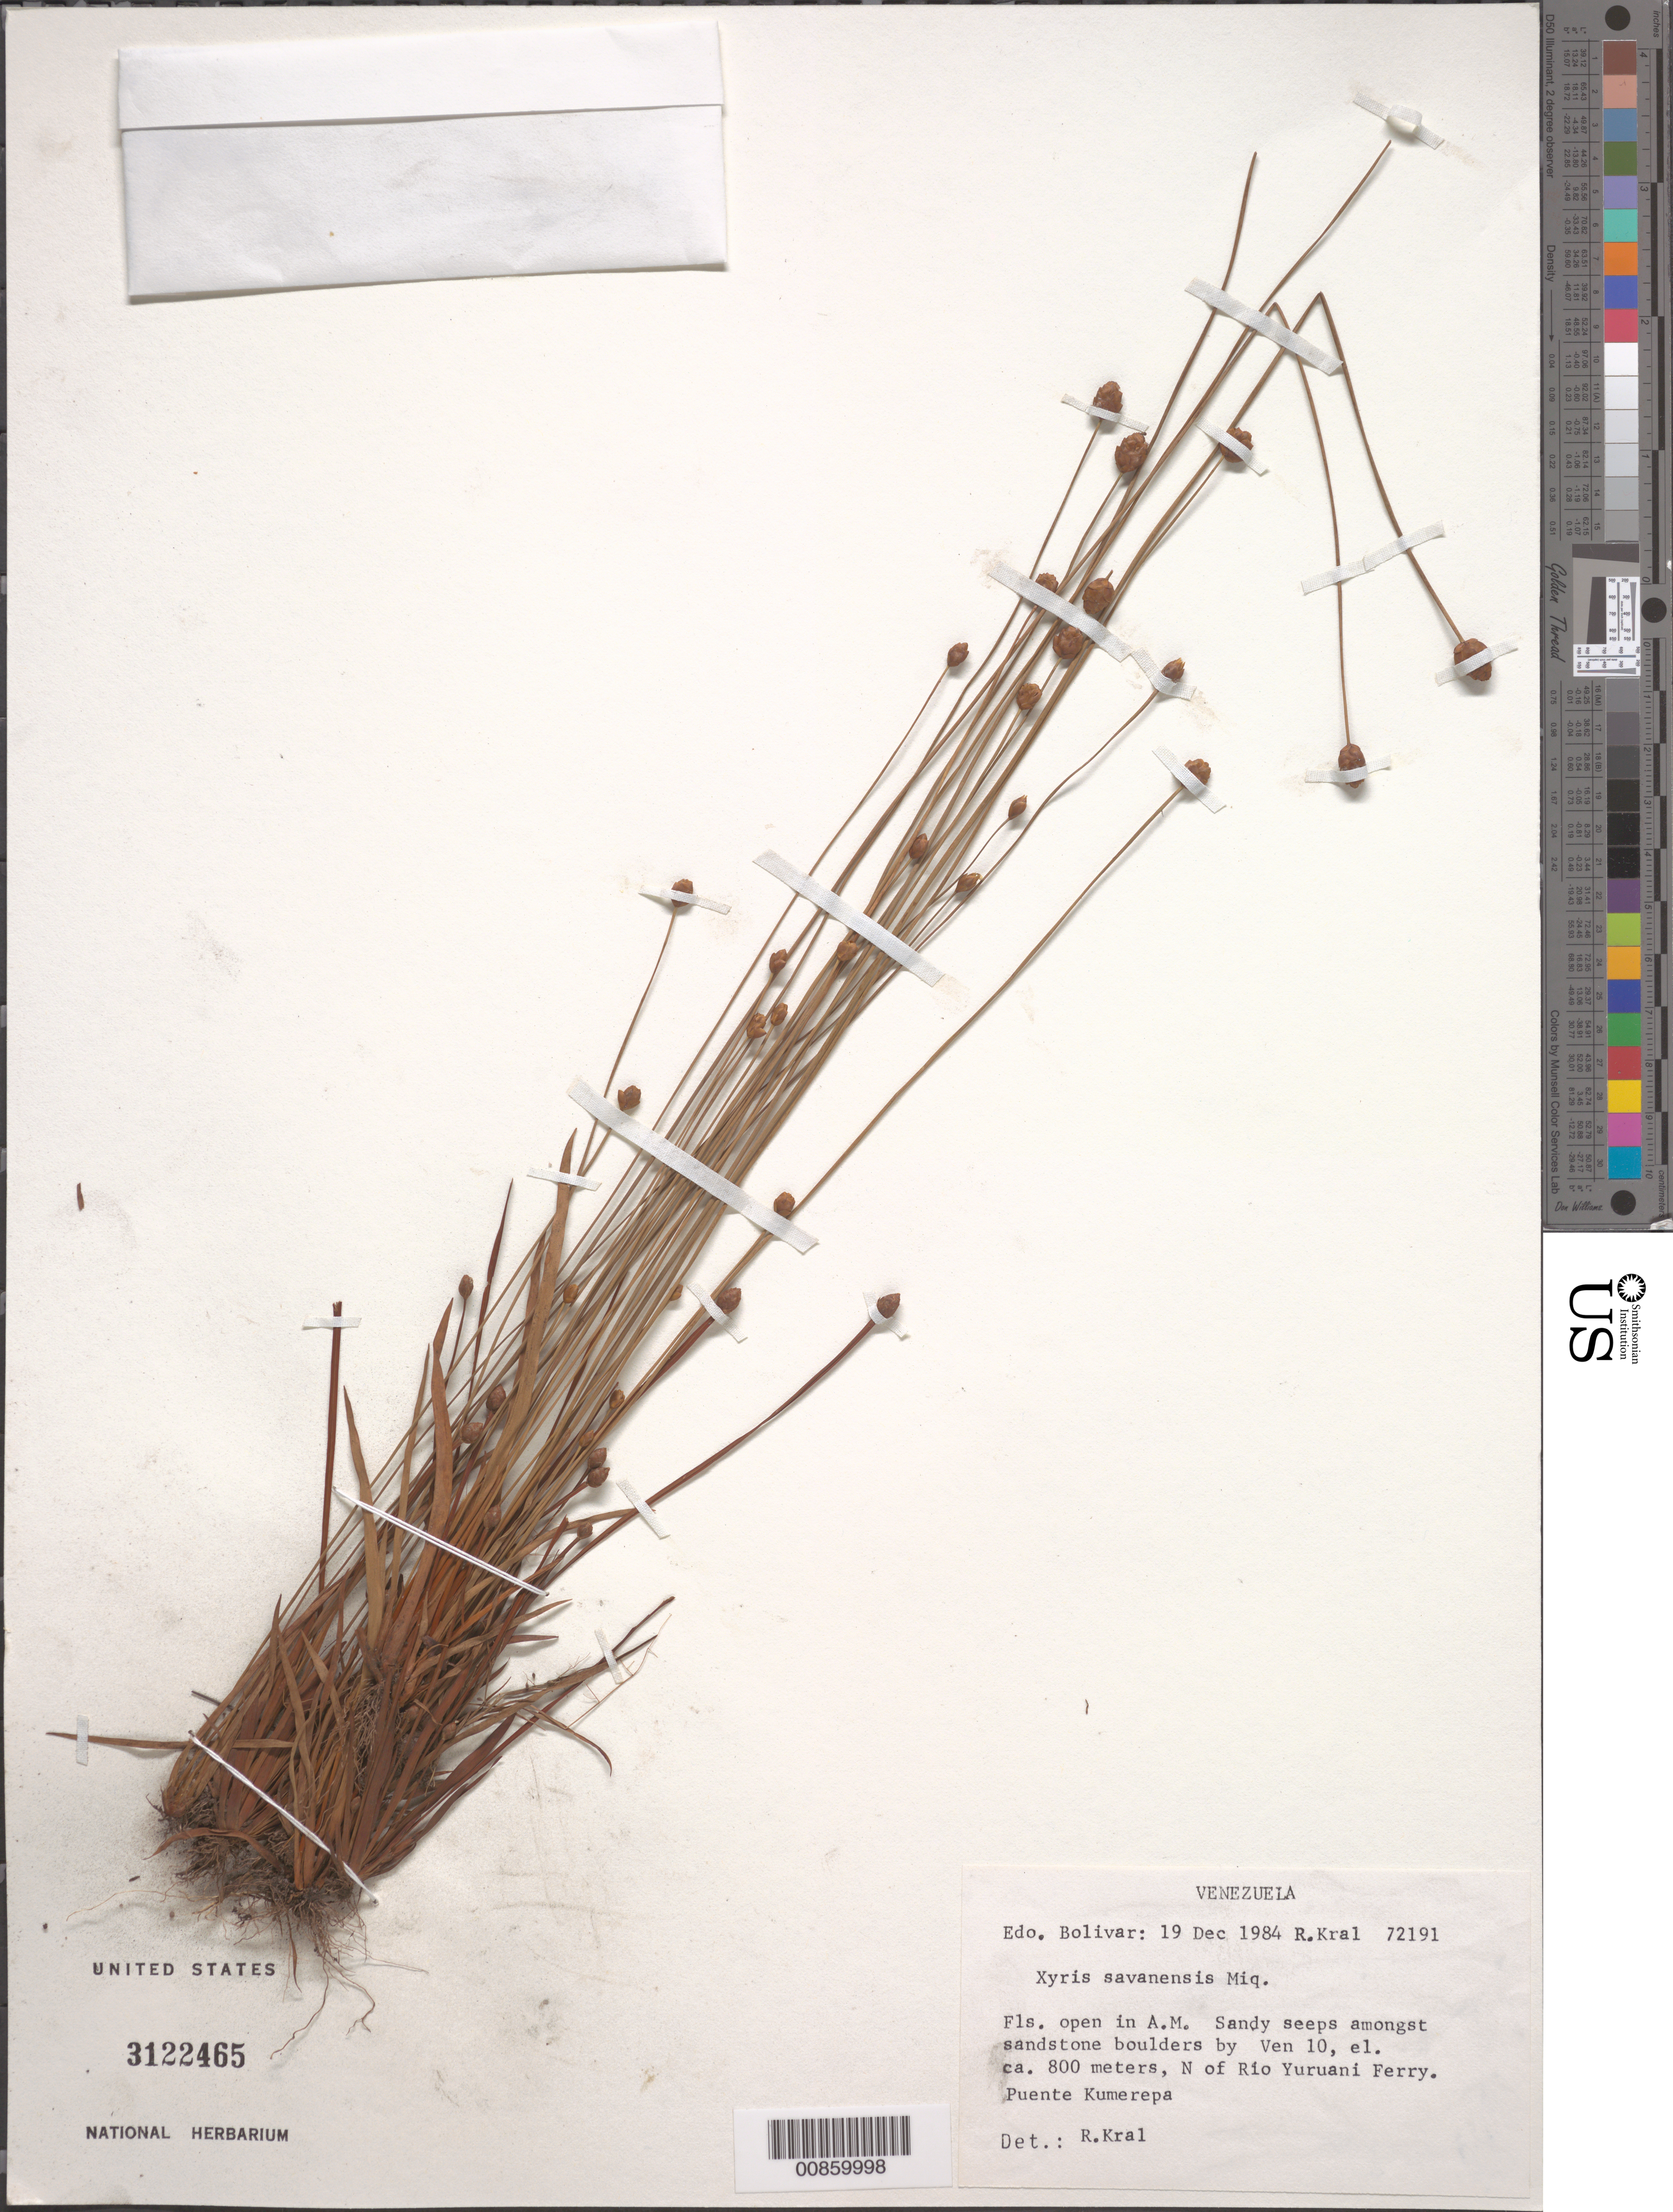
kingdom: Plantae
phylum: Tracheophyta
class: Liliopsida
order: Poales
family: Xyridaceae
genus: Xyris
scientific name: Xyris savanensis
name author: Miq.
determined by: Kral, Robert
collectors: R. Kral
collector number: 72191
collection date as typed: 19-Dec-84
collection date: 1984-12-19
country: Venezuela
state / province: Bolívar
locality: Ven. 10, N of Río Yuruani ferry; Puente Kumerepa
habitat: Sandy seeps amongst sandstone boulders.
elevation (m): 800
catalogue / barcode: US 2133465